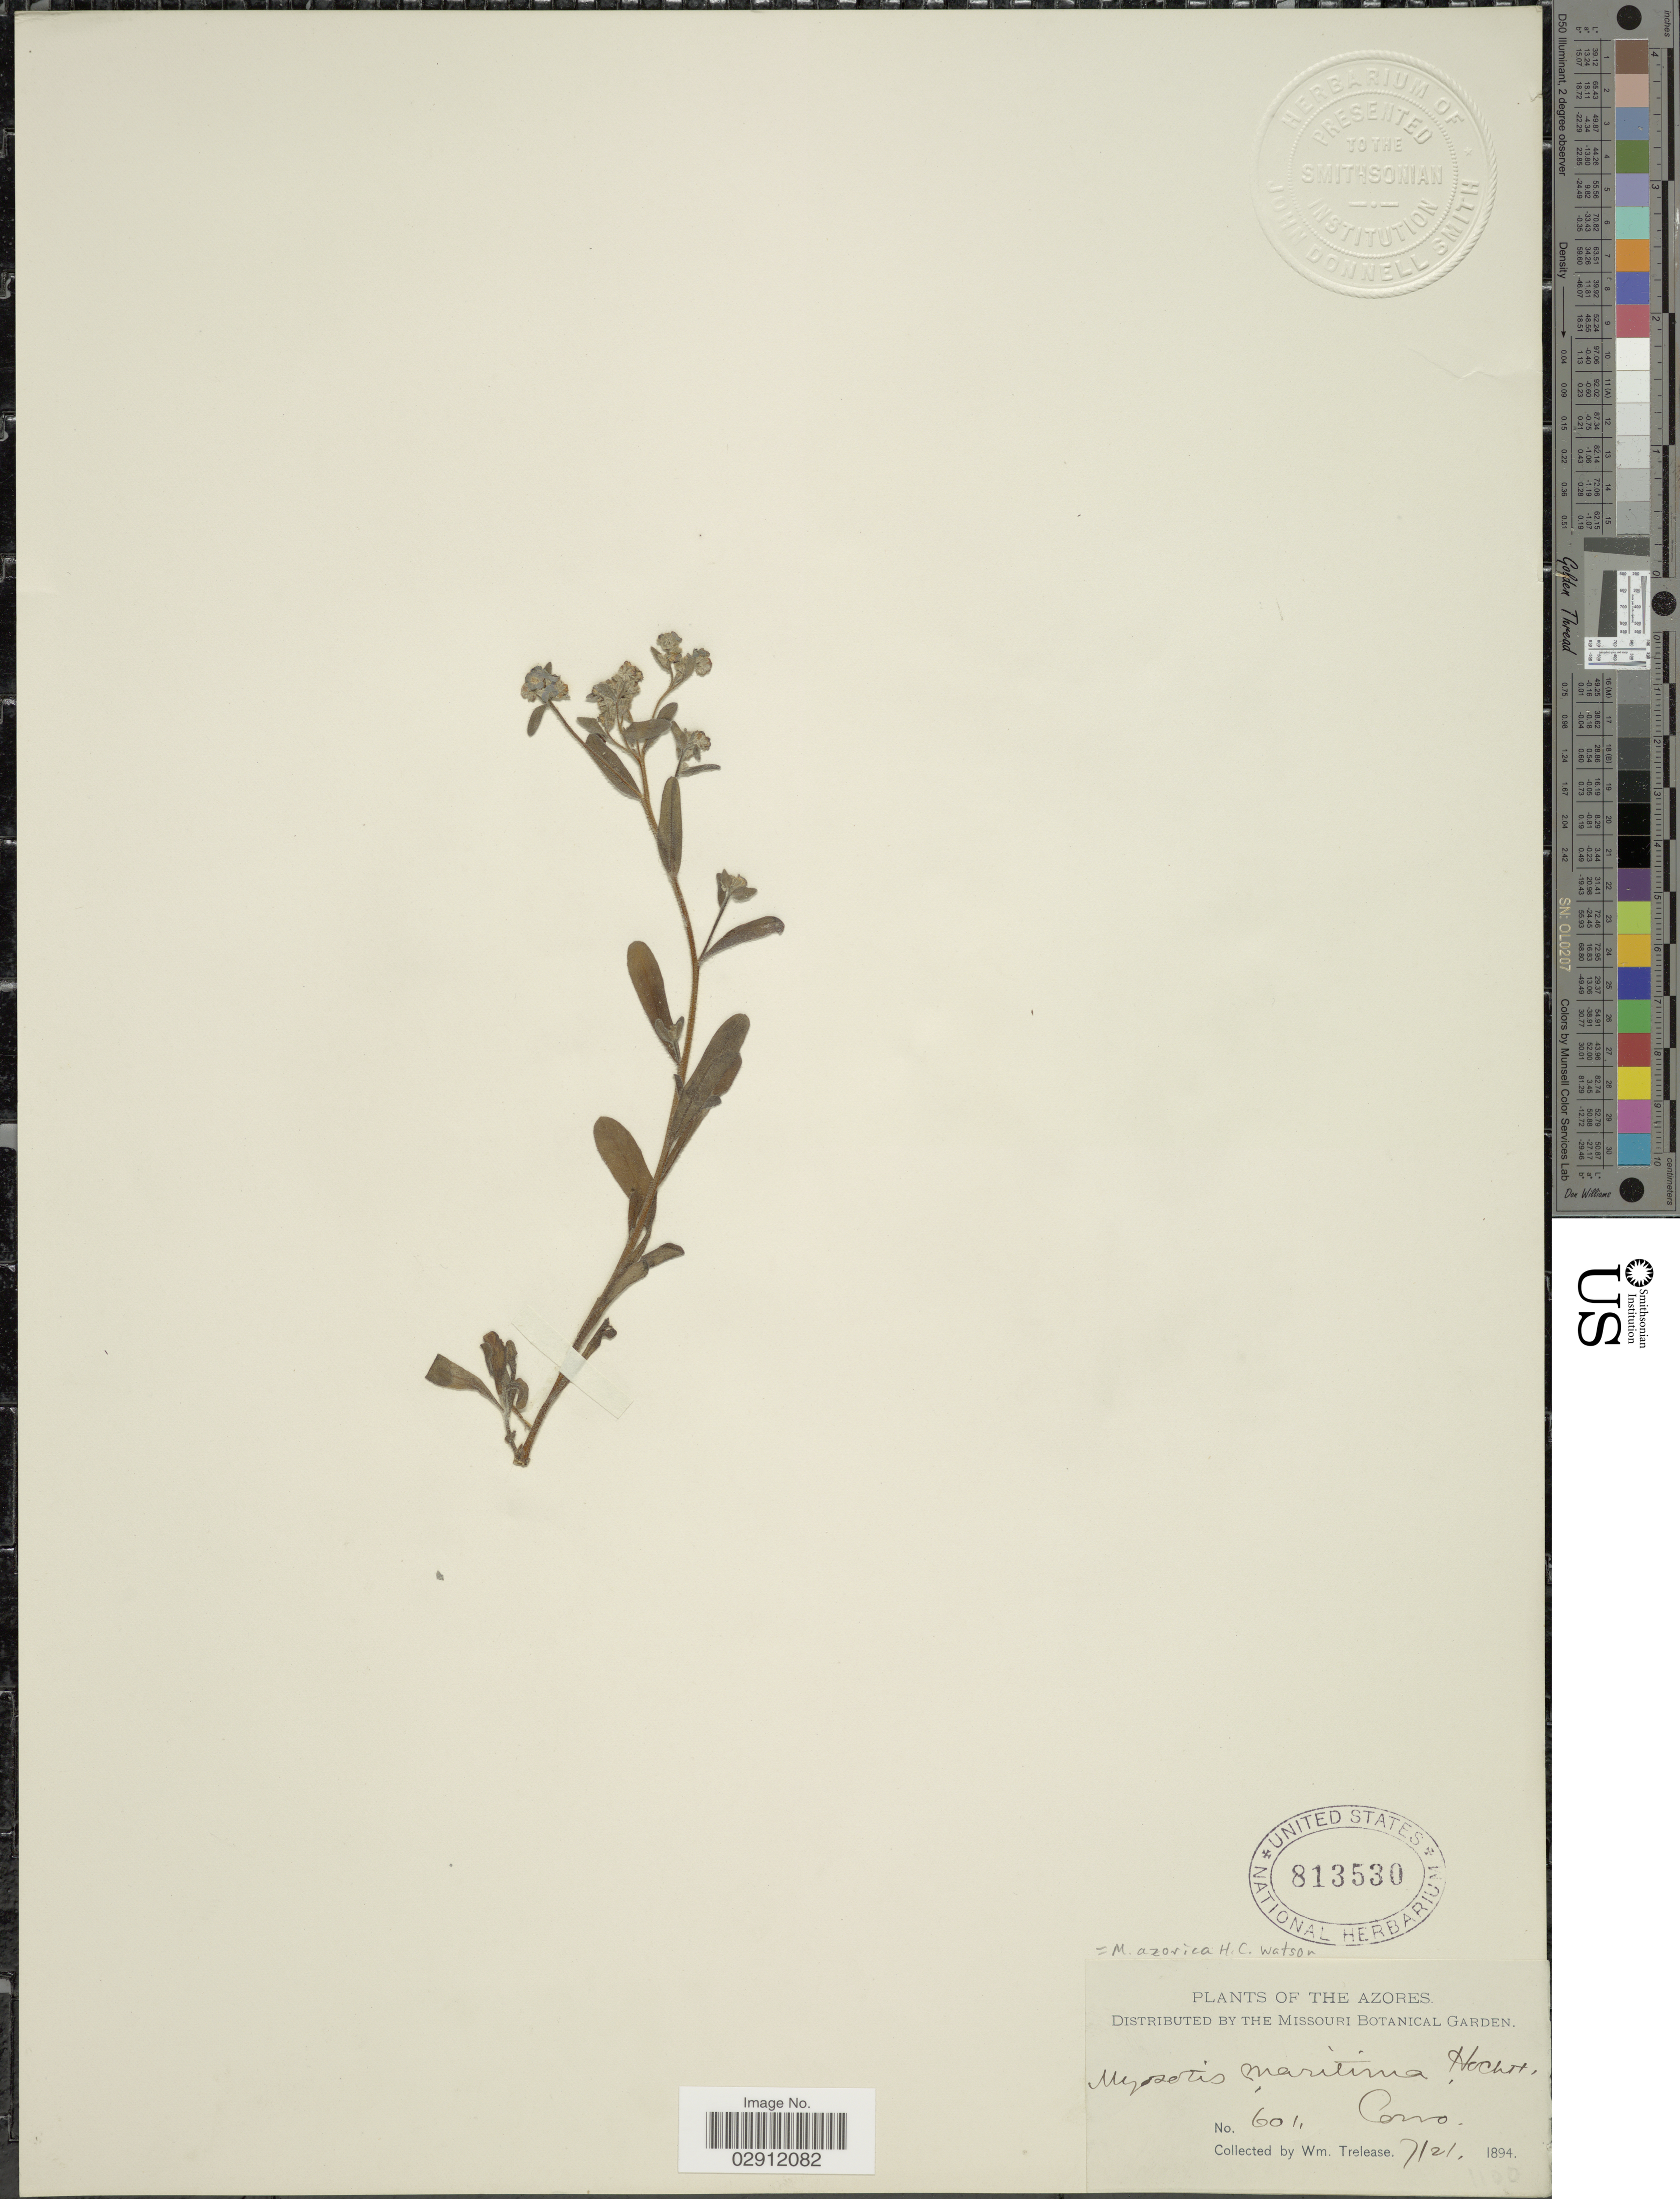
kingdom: Plantae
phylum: Tracheophyta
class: Magnoliopsida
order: Boraginales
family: Boraginaceae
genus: Myosotis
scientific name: Myosotis azorica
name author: H. C. Watson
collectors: W. Trelease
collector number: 601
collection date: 1894-07-21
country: Portugal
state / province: Azores (Aut. Reg.)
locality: Cono [interpreted].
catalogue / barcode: US 813530